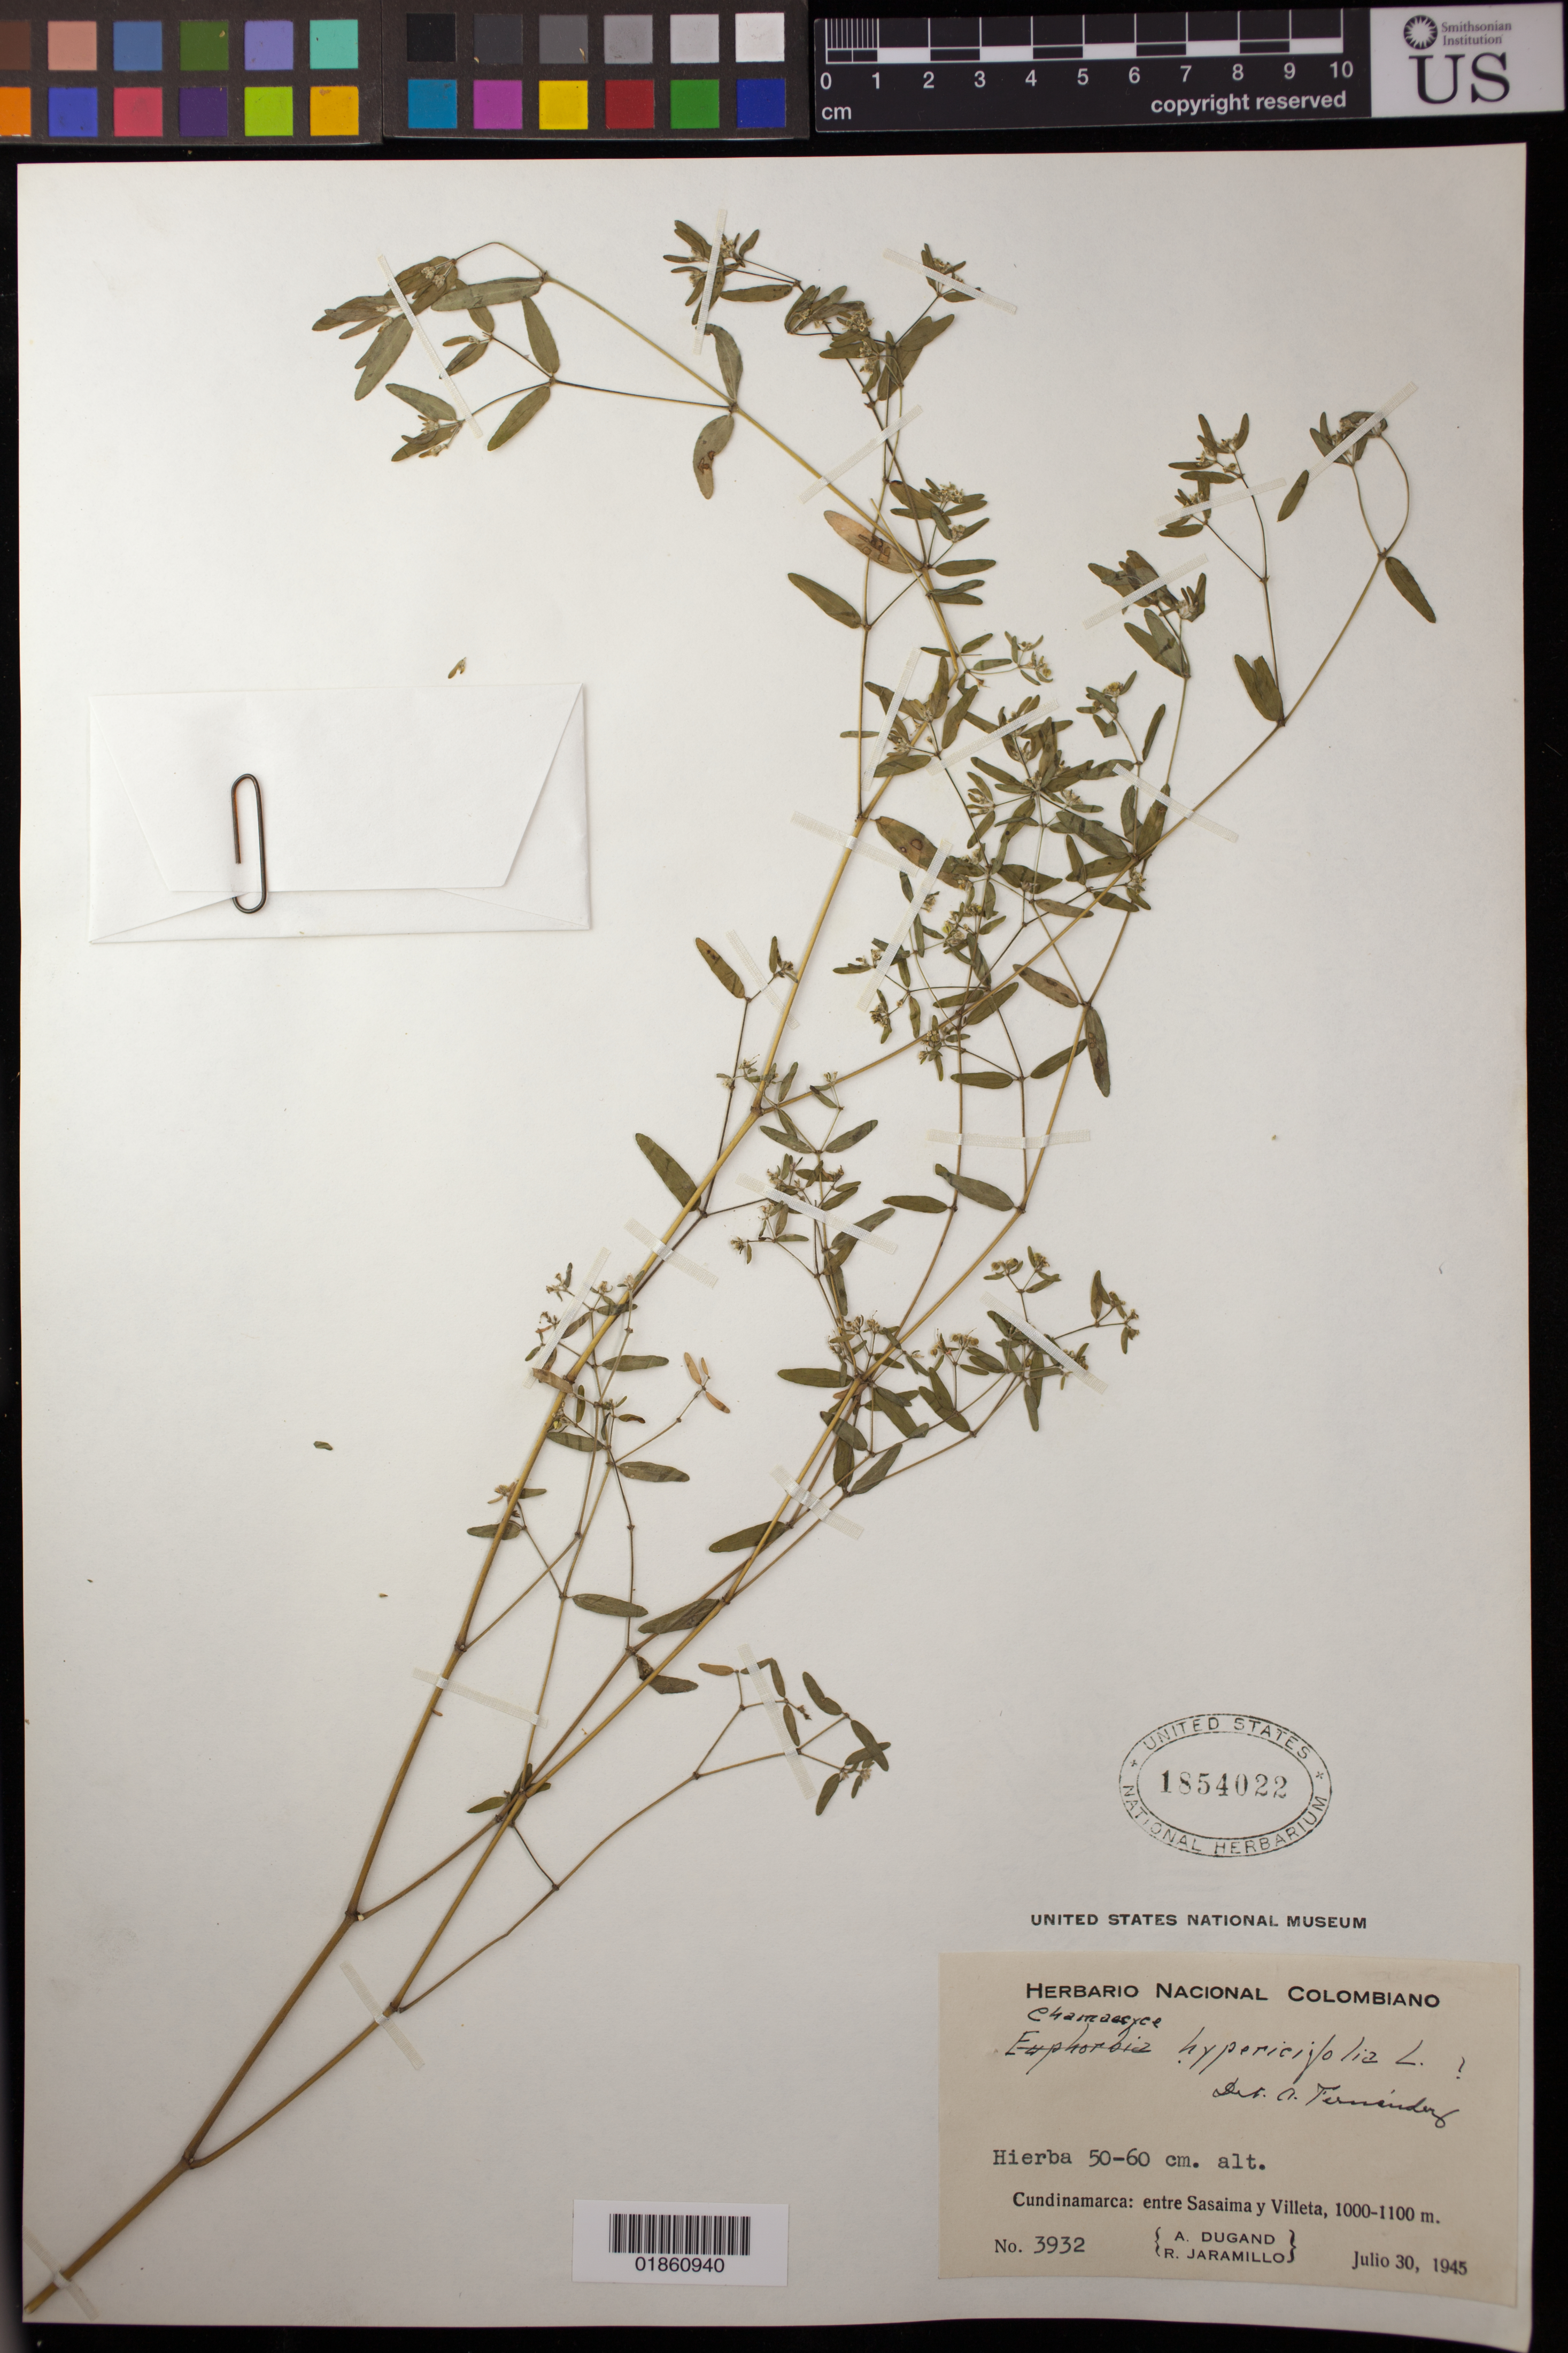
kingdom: Plantae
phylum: Tracheophyta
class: Magnoliopsida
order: Malpighiales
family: Euphorbiaceae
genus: Euphorbia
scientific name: Euphorbia hypericifolia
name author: L.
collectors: A. Dugand G.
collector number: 3932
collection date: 1945-07-30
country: Colombia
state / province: Cundinamarca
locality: entre Sasaima y Villeta;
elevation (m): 1000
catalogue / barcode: US 1854022